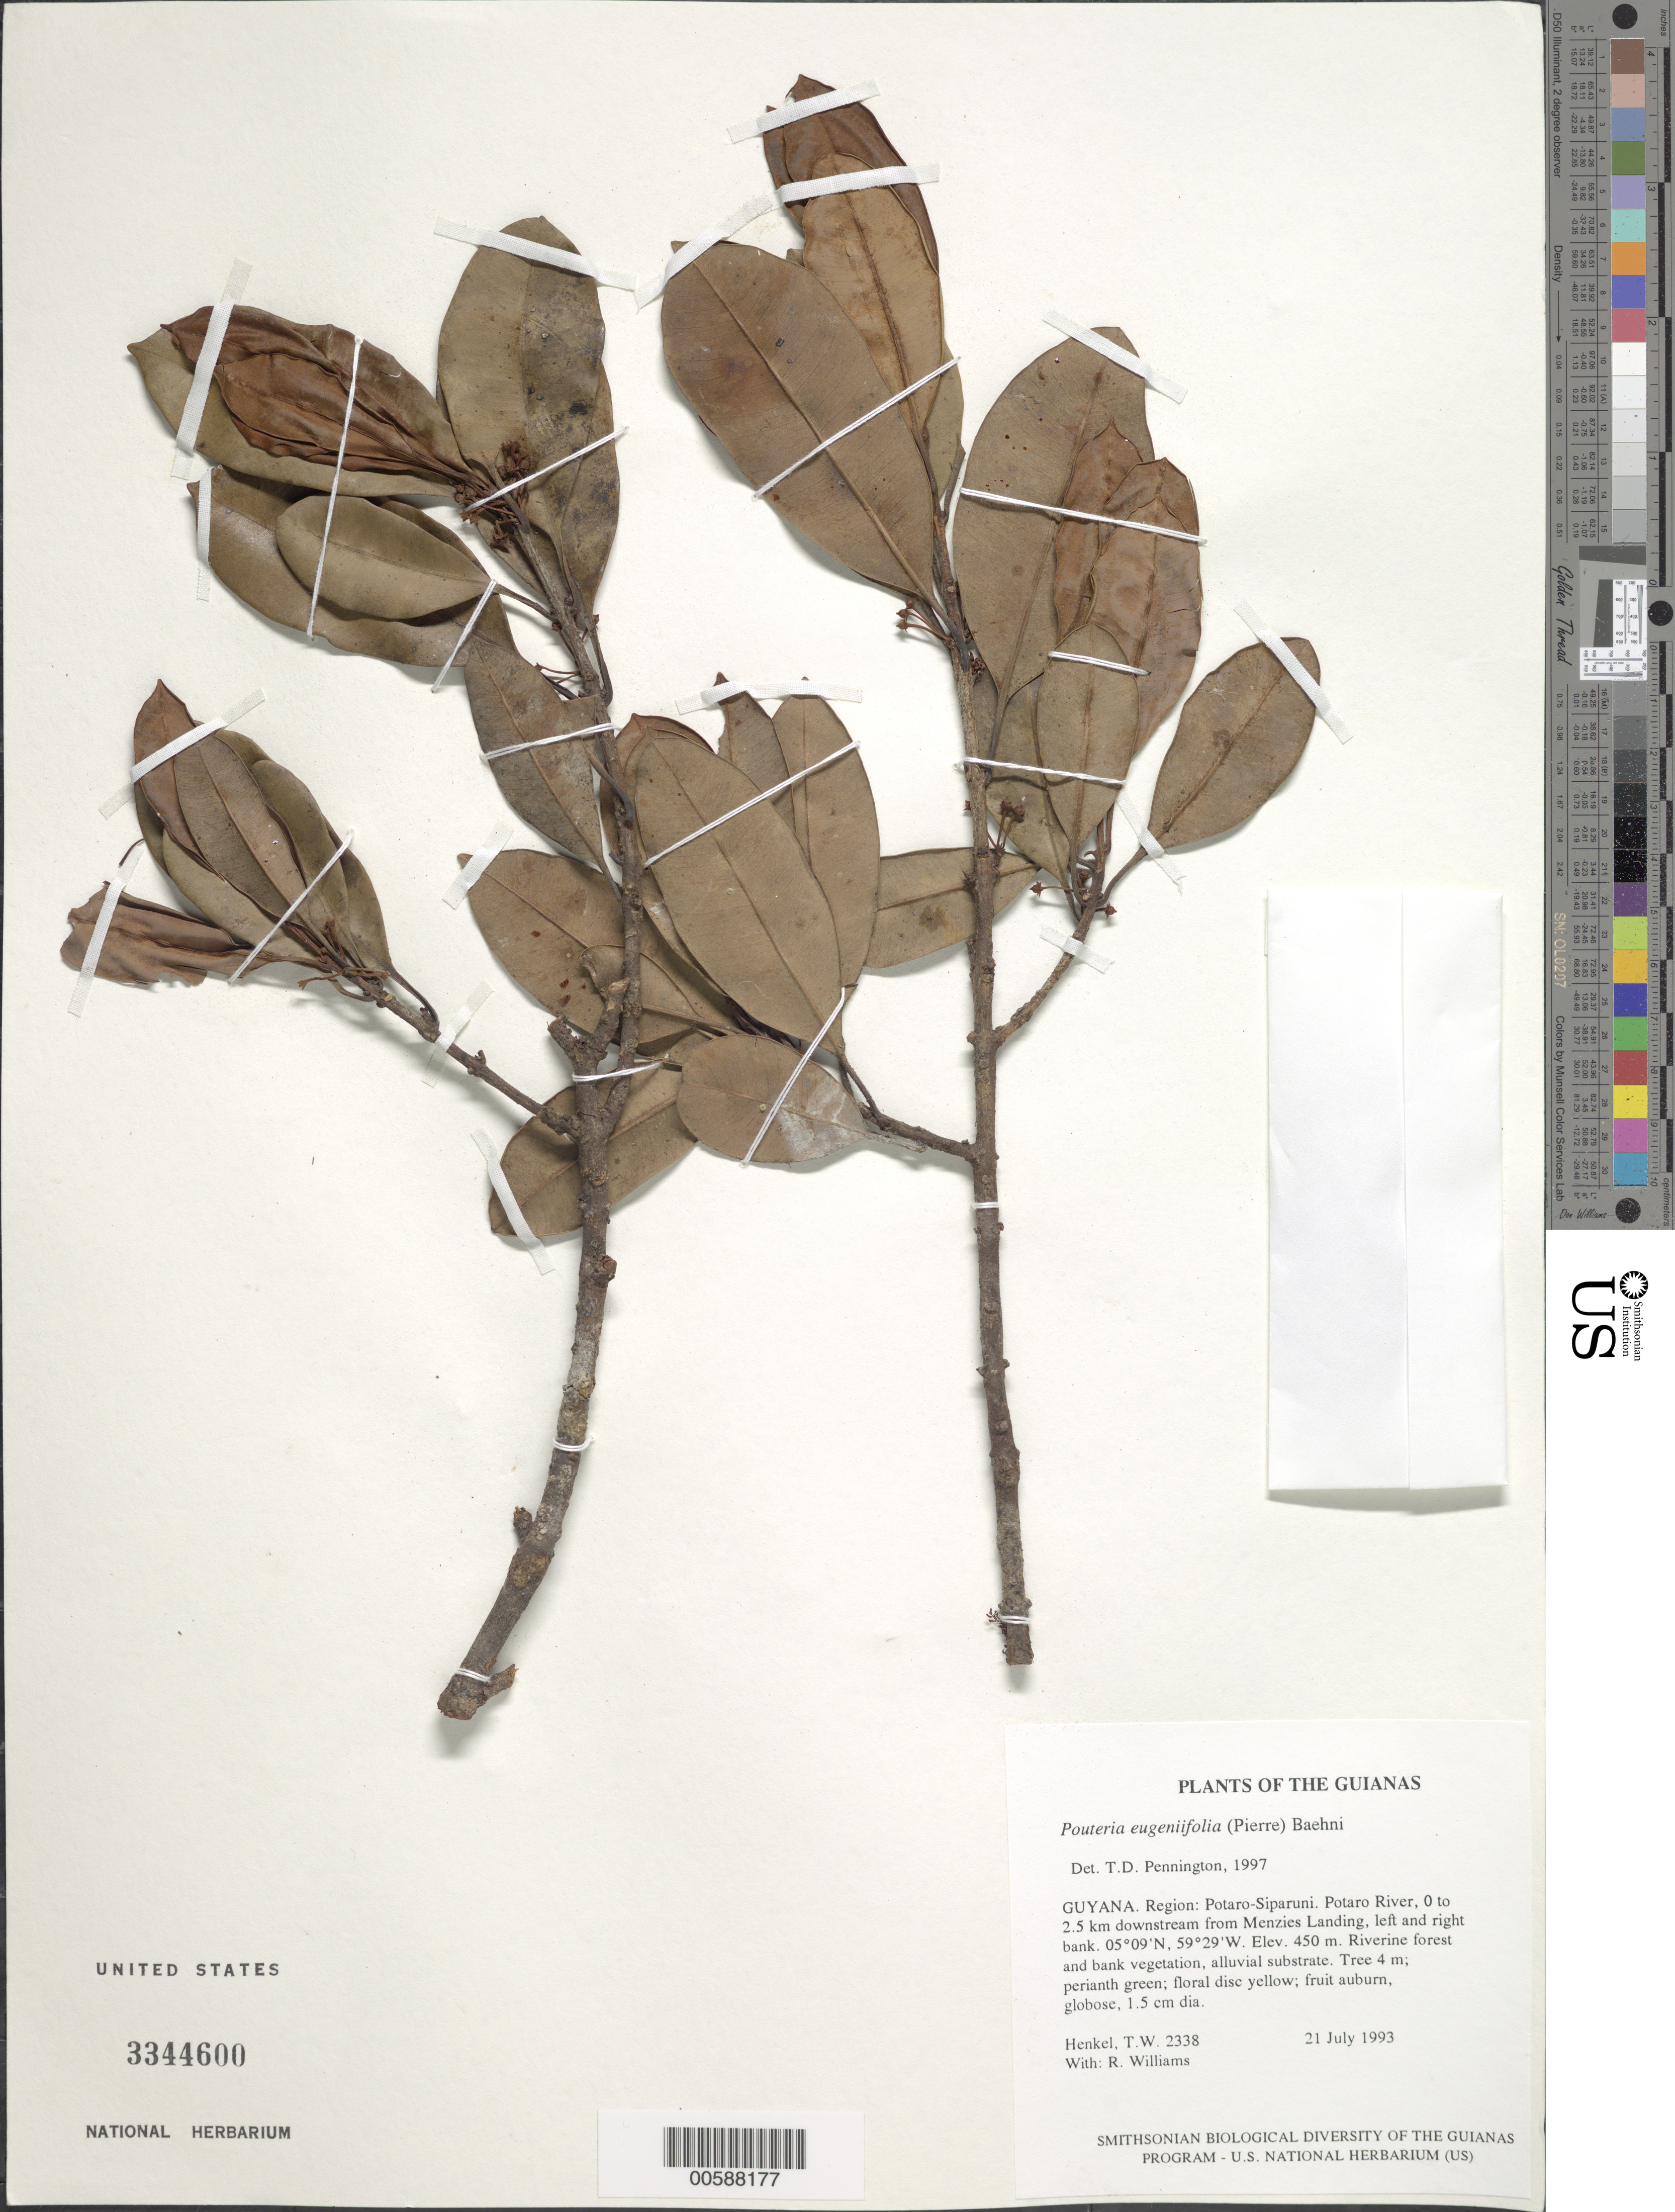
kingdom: Plantae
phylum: Tracheophyta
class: Magnoliopsida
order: Ericales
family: Sapotaceae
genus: Pouteria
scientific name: Pouteria eugeniifolia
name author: (Pierre) Baehni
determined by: Pennington, T. D., (K)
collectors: T. Henkel & R. Williams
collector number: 2338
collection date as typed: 21 July 1993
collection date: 1993-07-21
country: Guyana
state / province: Potaro-Siparuni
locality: Potaro River, 0 to 2.5 km downstream from Menzies Landing, left and right bank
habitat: Riverine forest and bank vegetation, alluvial substrate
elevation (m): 450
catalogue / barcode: US 3344600